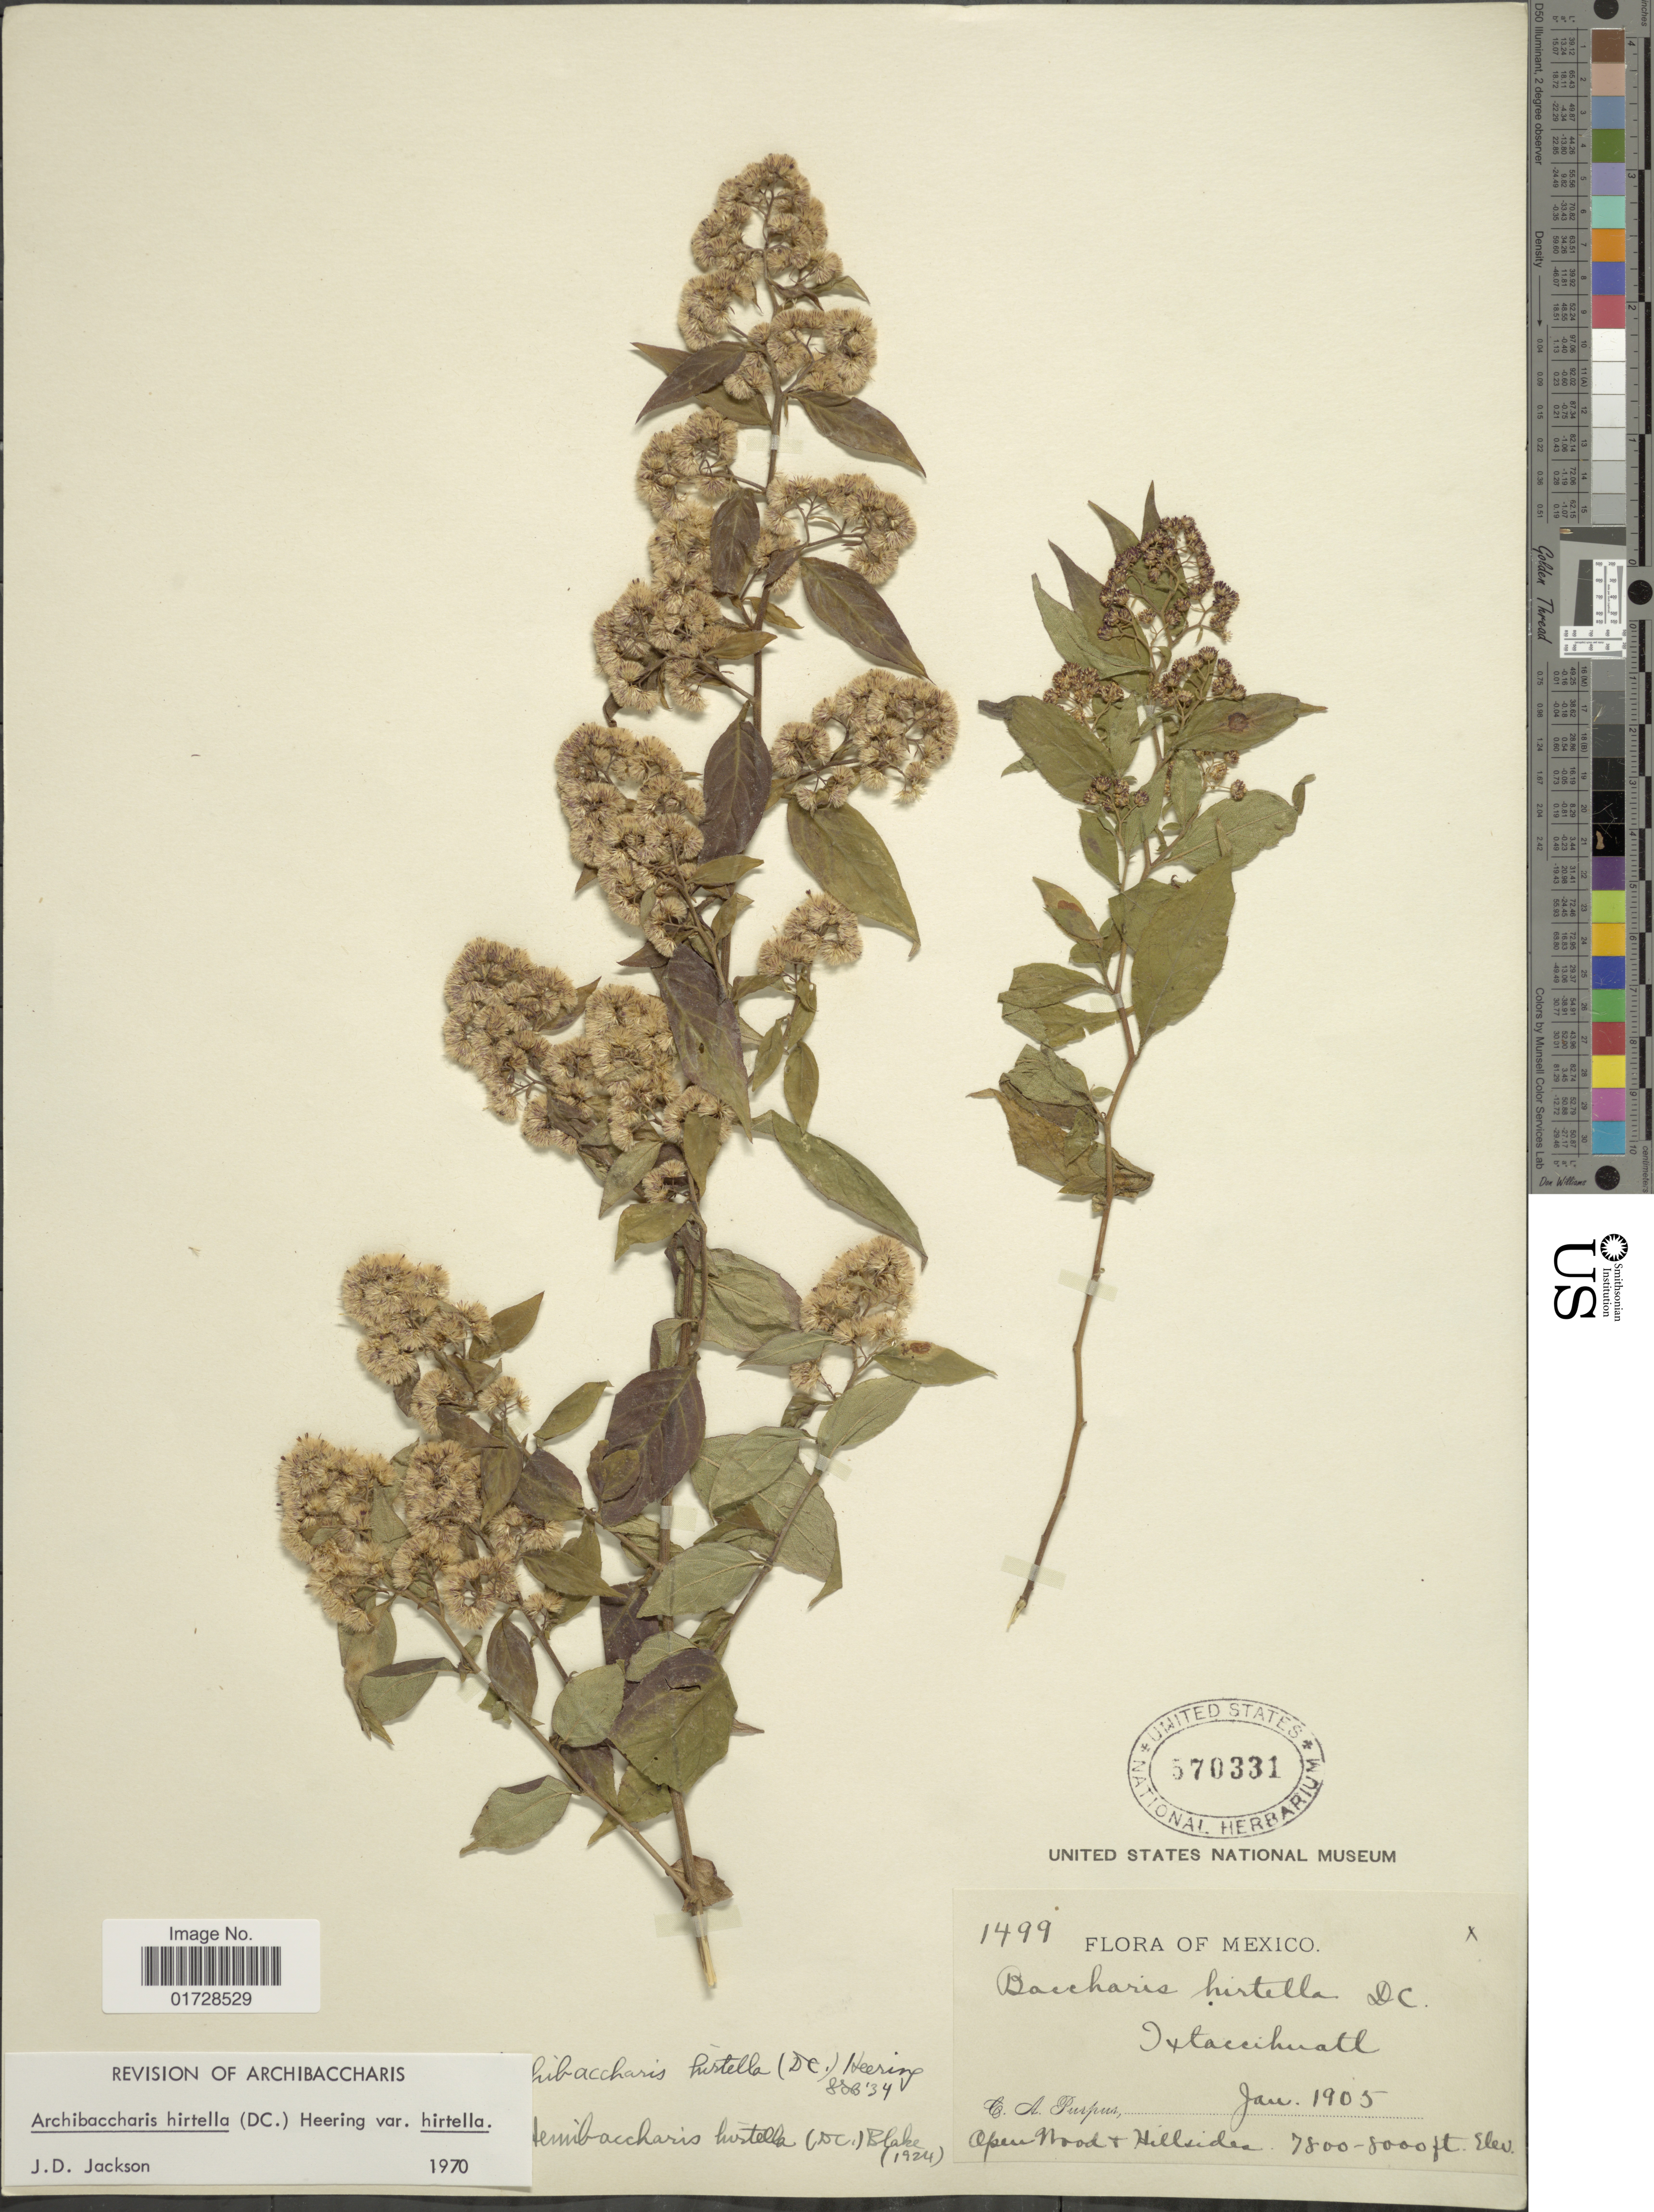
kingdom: Plantae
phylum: Tracheophyta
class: Magnoliopsida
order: Asterales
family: Asteraceae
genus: Archibaccharis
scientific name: Archibaccharis hirtella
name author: (DC.) Heering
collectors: C. A. Purpus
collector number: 1499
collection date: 1905-01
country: Mexico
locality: Ixtaccihuatl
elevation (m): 2377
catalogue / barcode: US 570331